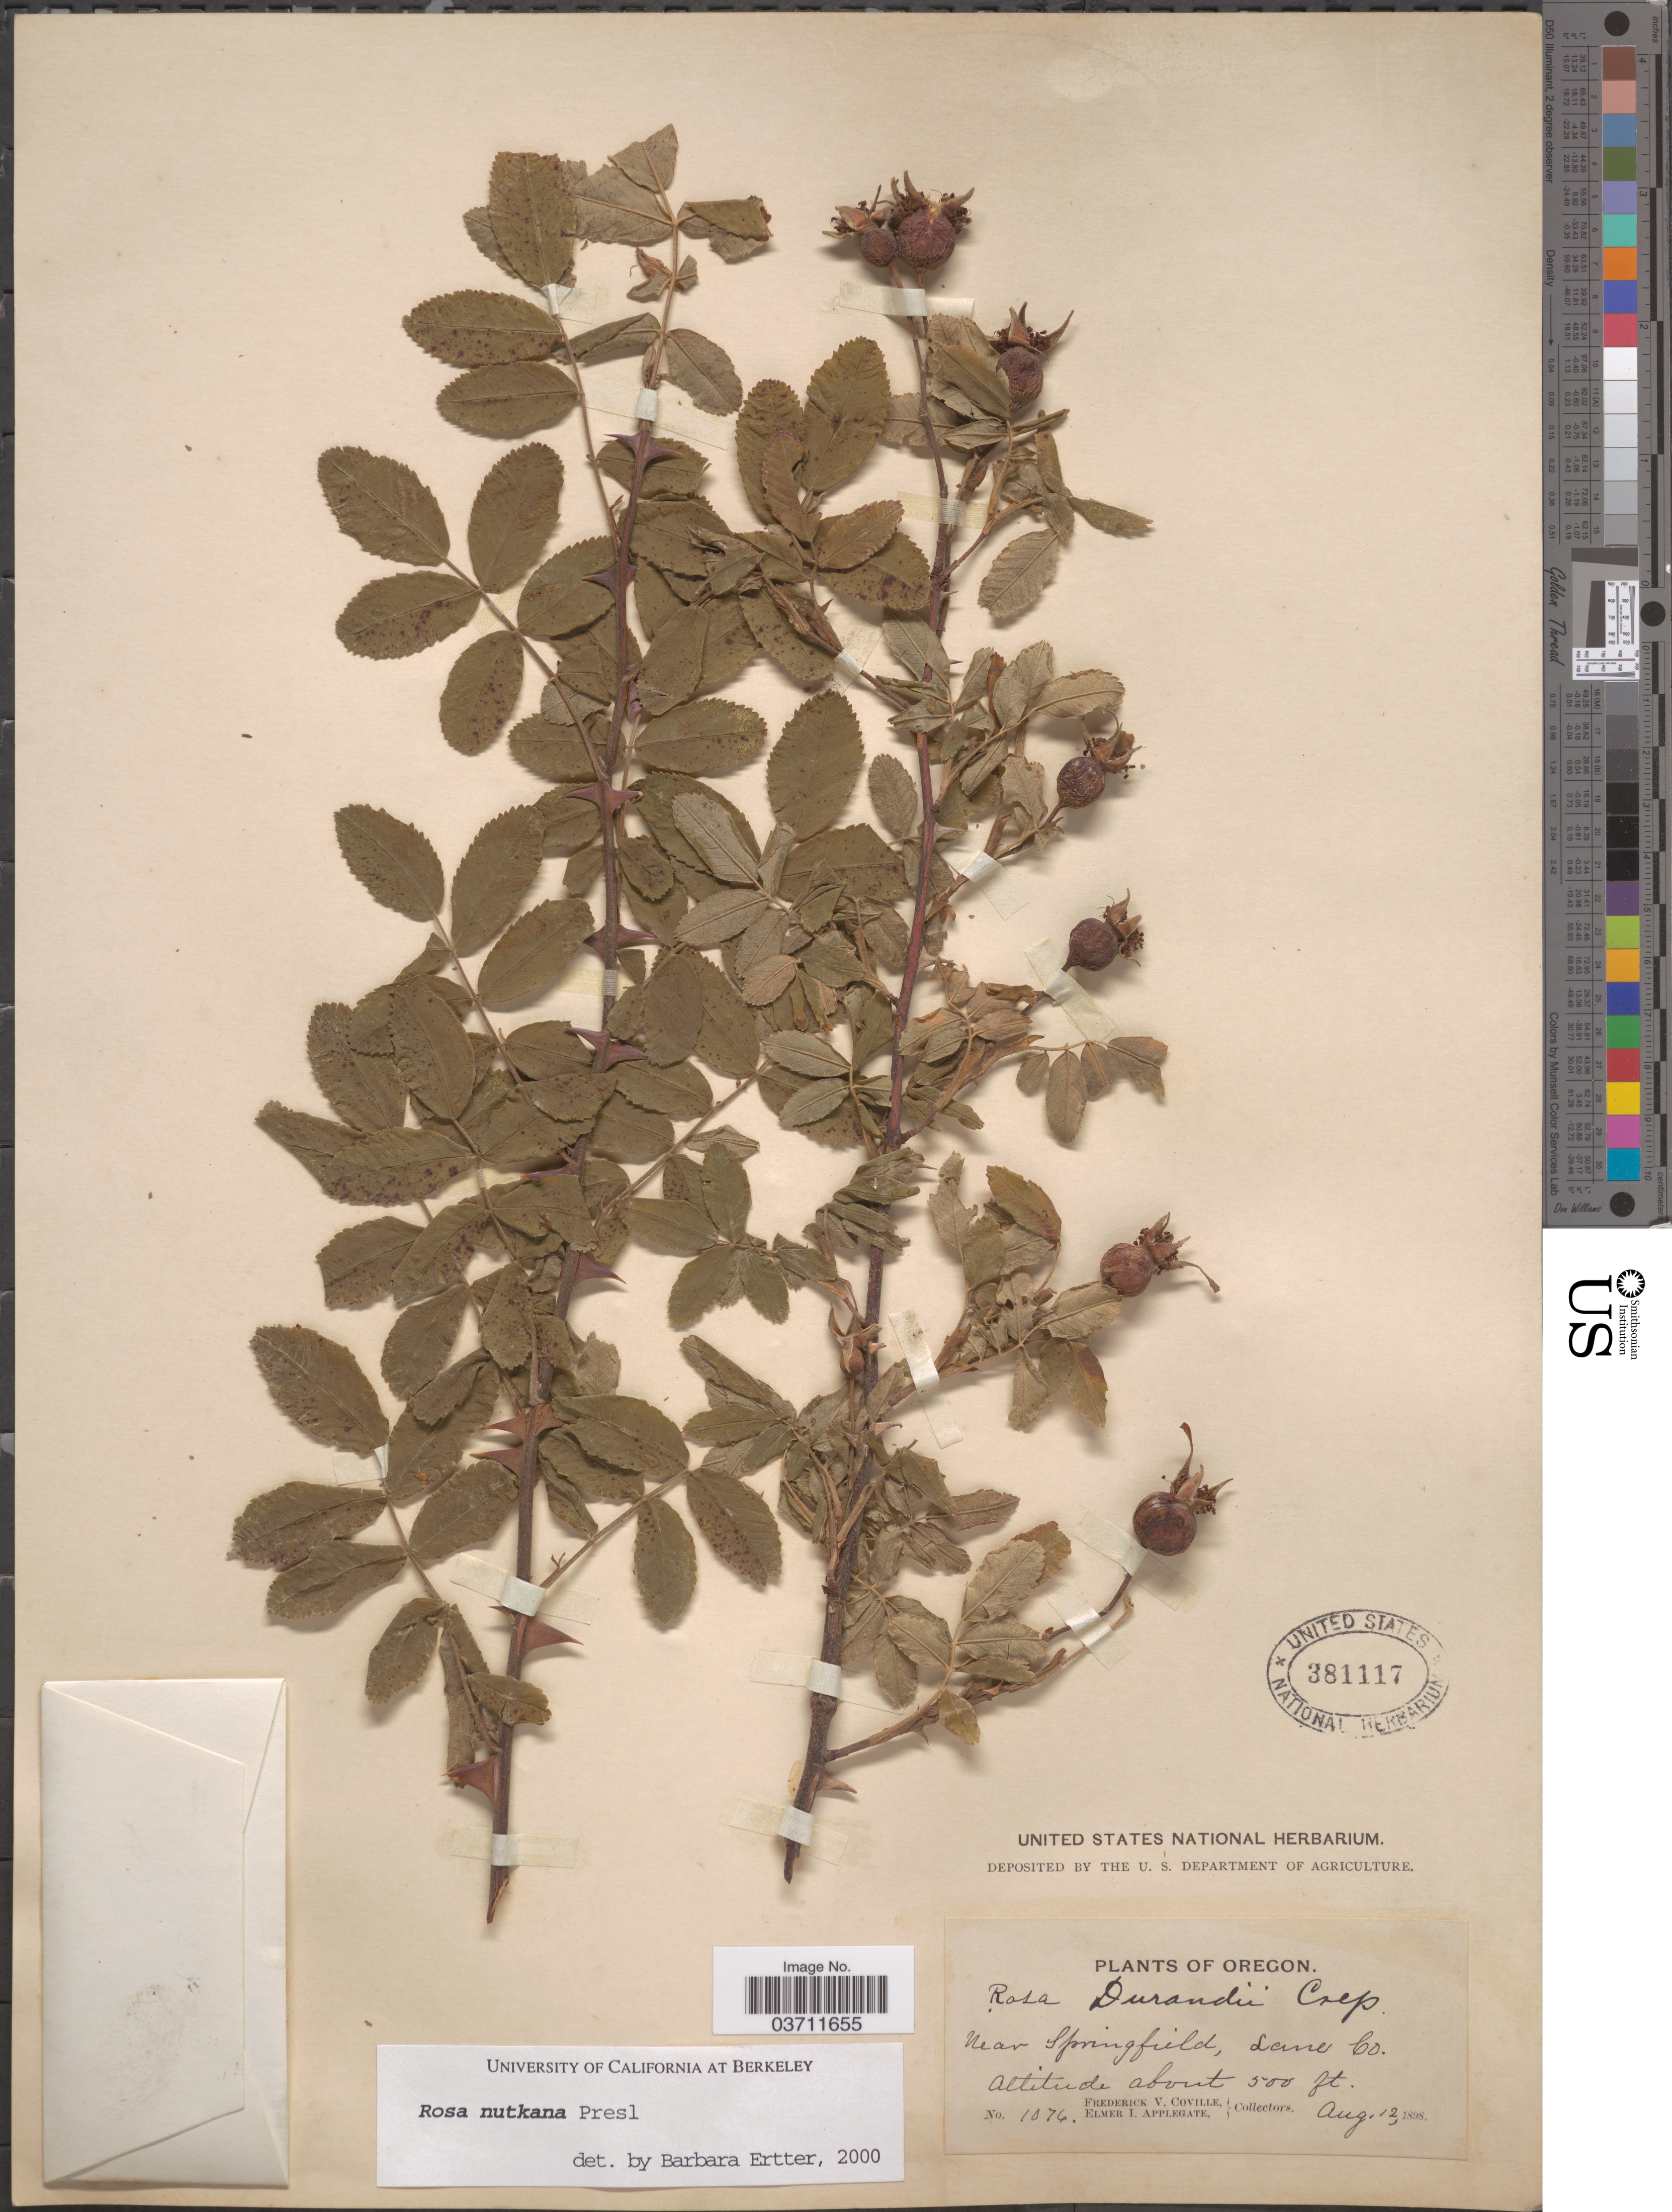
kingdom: Plantae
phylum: Tracheophyta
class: Magnoliopsida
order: Rosales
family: Rosaceae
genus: Rosa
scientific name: Rosa nutkana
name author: C. Presl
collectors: F. V. Coville & E. I. Applegate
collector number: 1076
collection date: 1898-08-12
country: United States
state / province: Oregon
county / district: Lane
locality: Near Springfield, Lane Co.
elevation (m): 152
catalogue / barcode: US 381117